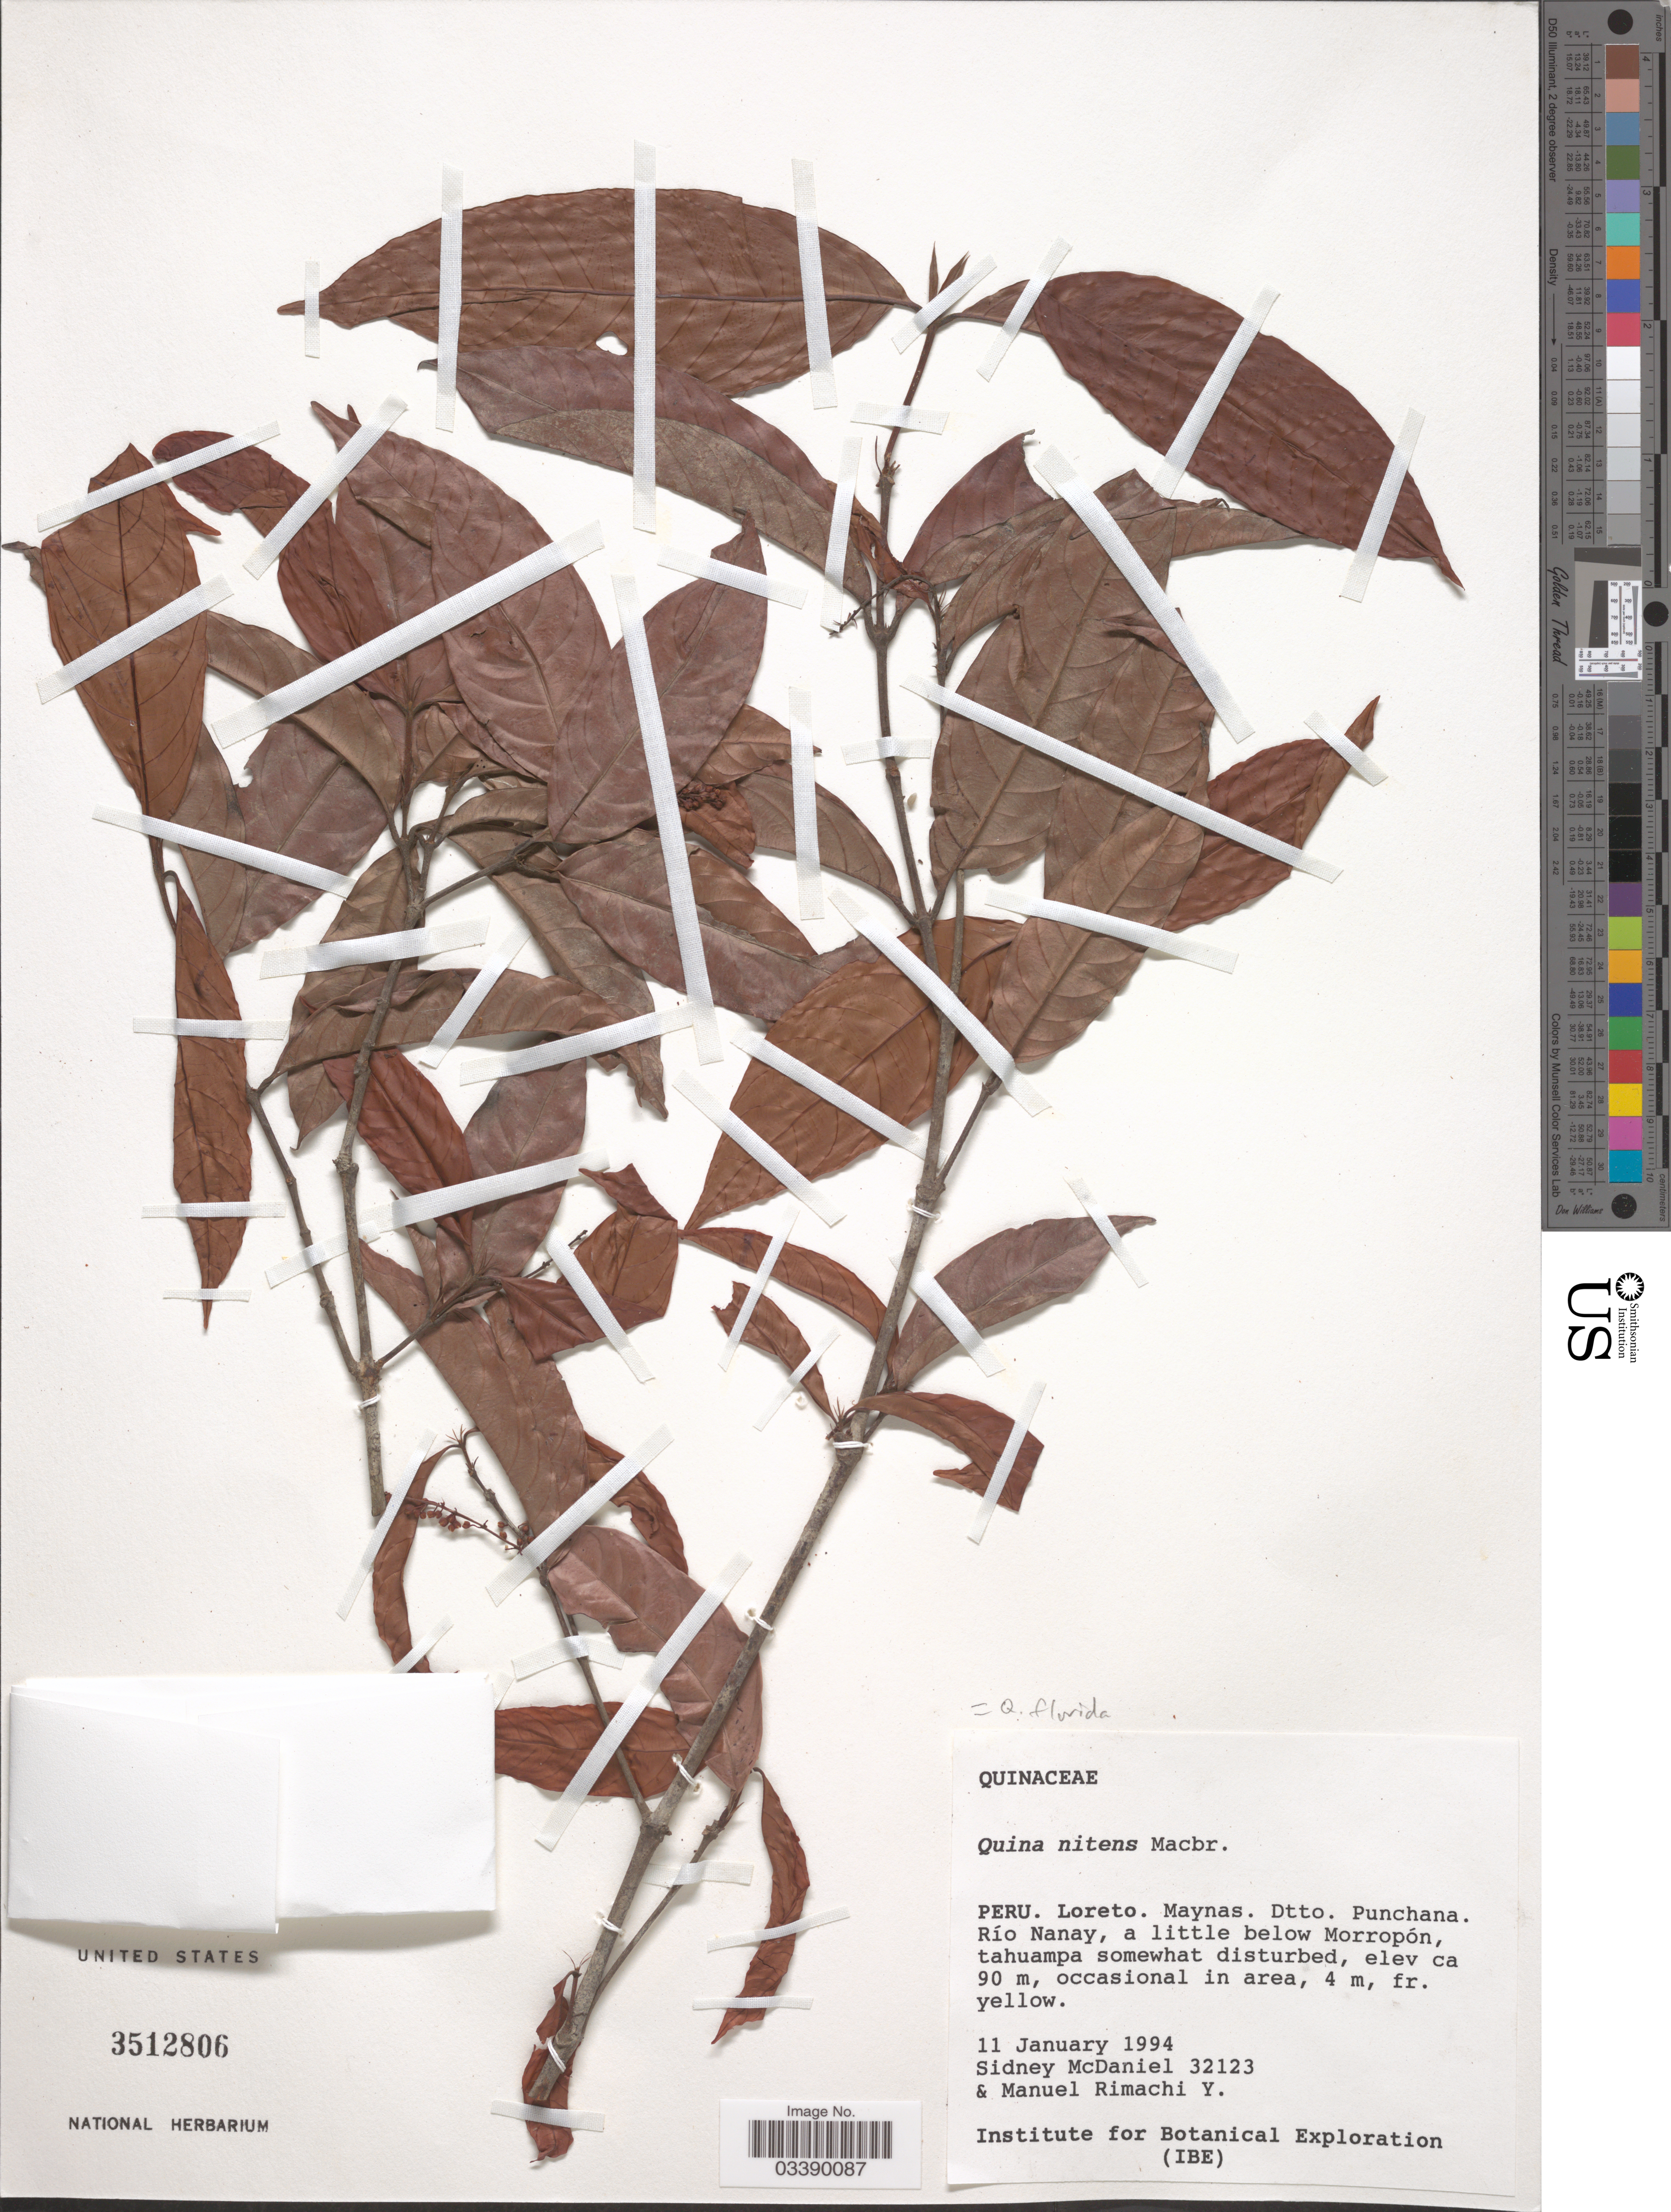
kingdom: Plantae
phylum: Tracheophyta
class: Magnoliopsida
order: Malpighiales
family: Quiinaceae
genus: Quiina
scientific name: Quiina florida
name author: Poepp. ex Tul.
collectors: S. McDaniel & M. Rimachi Y.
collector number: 32123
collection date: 1994-01-11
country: Peru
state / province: Loreto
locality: Maynas. Dtto. Punchana. Río Nanay, a little below Morropón.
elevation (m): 90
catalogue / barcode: US 3512806